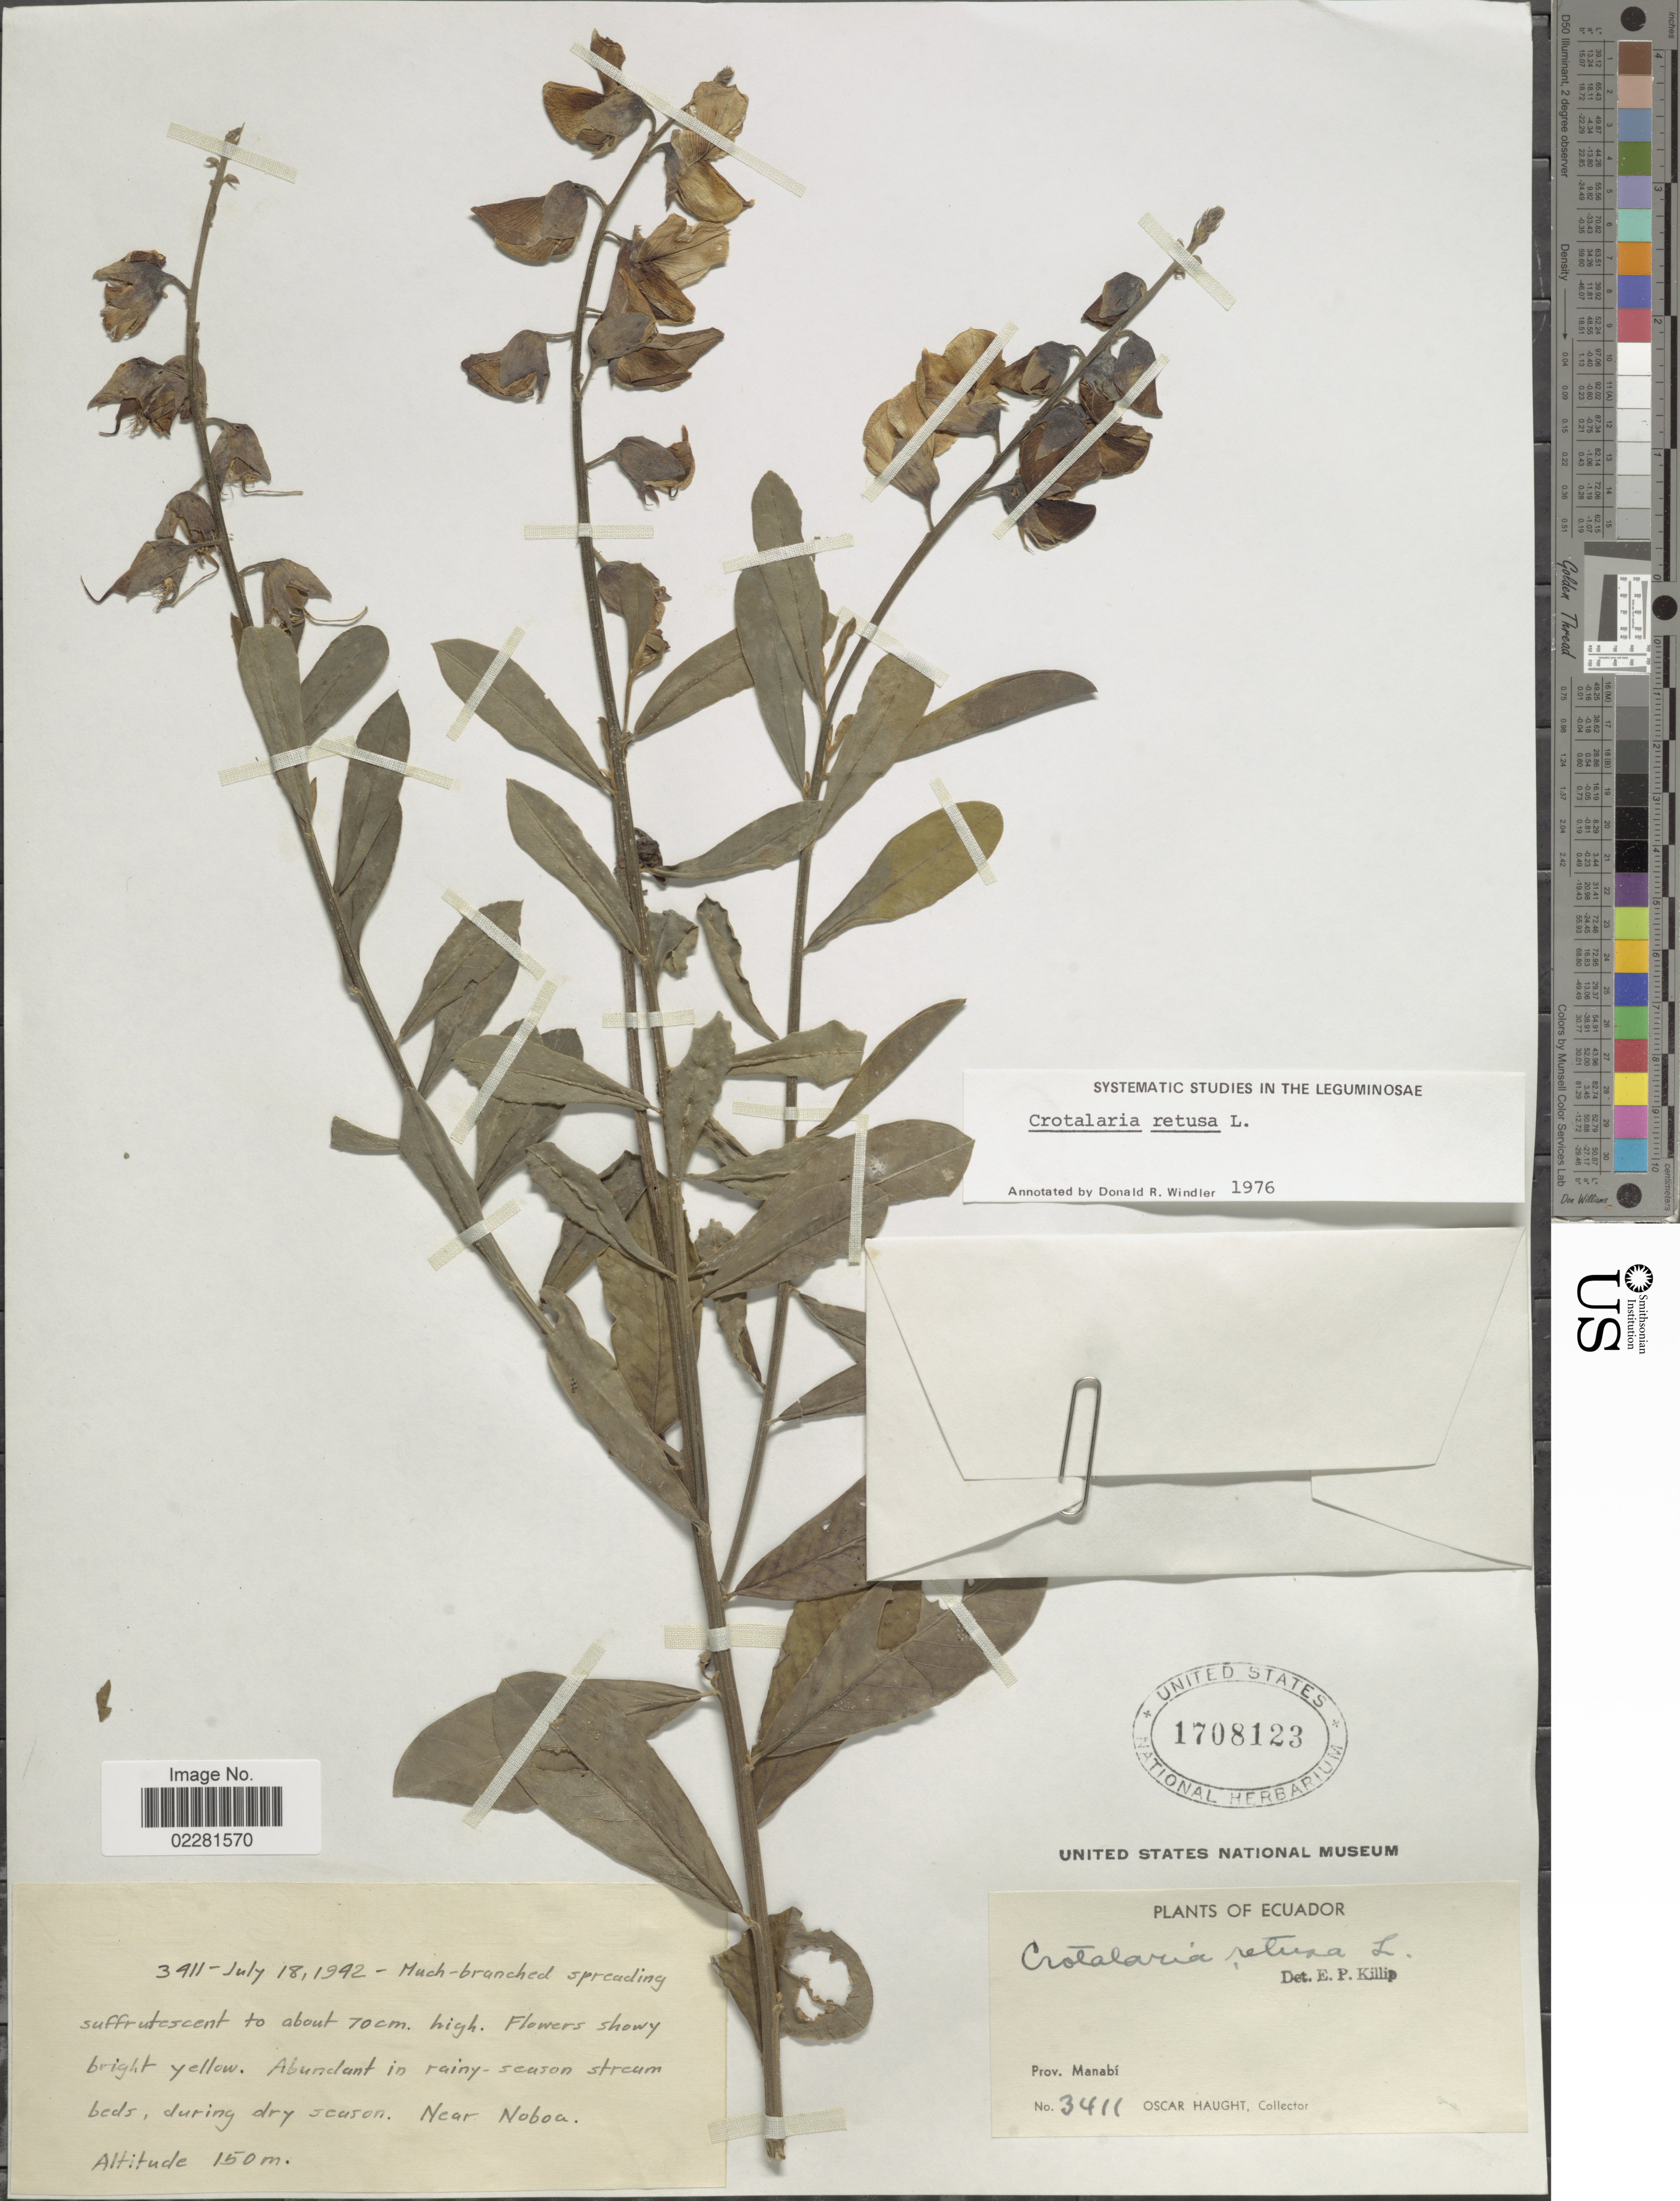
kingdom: Plantae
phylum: Tracheophyta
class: Magnoliopsida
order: Fabales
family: Fabaceae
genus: Crotalaria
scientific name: Crotalaria retusa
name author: L.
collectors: O. Haught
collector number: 3411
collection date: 1942-07-18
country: Ecuador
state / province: Manabí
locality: Near Noboa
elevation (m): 150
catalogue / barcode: US 1708123